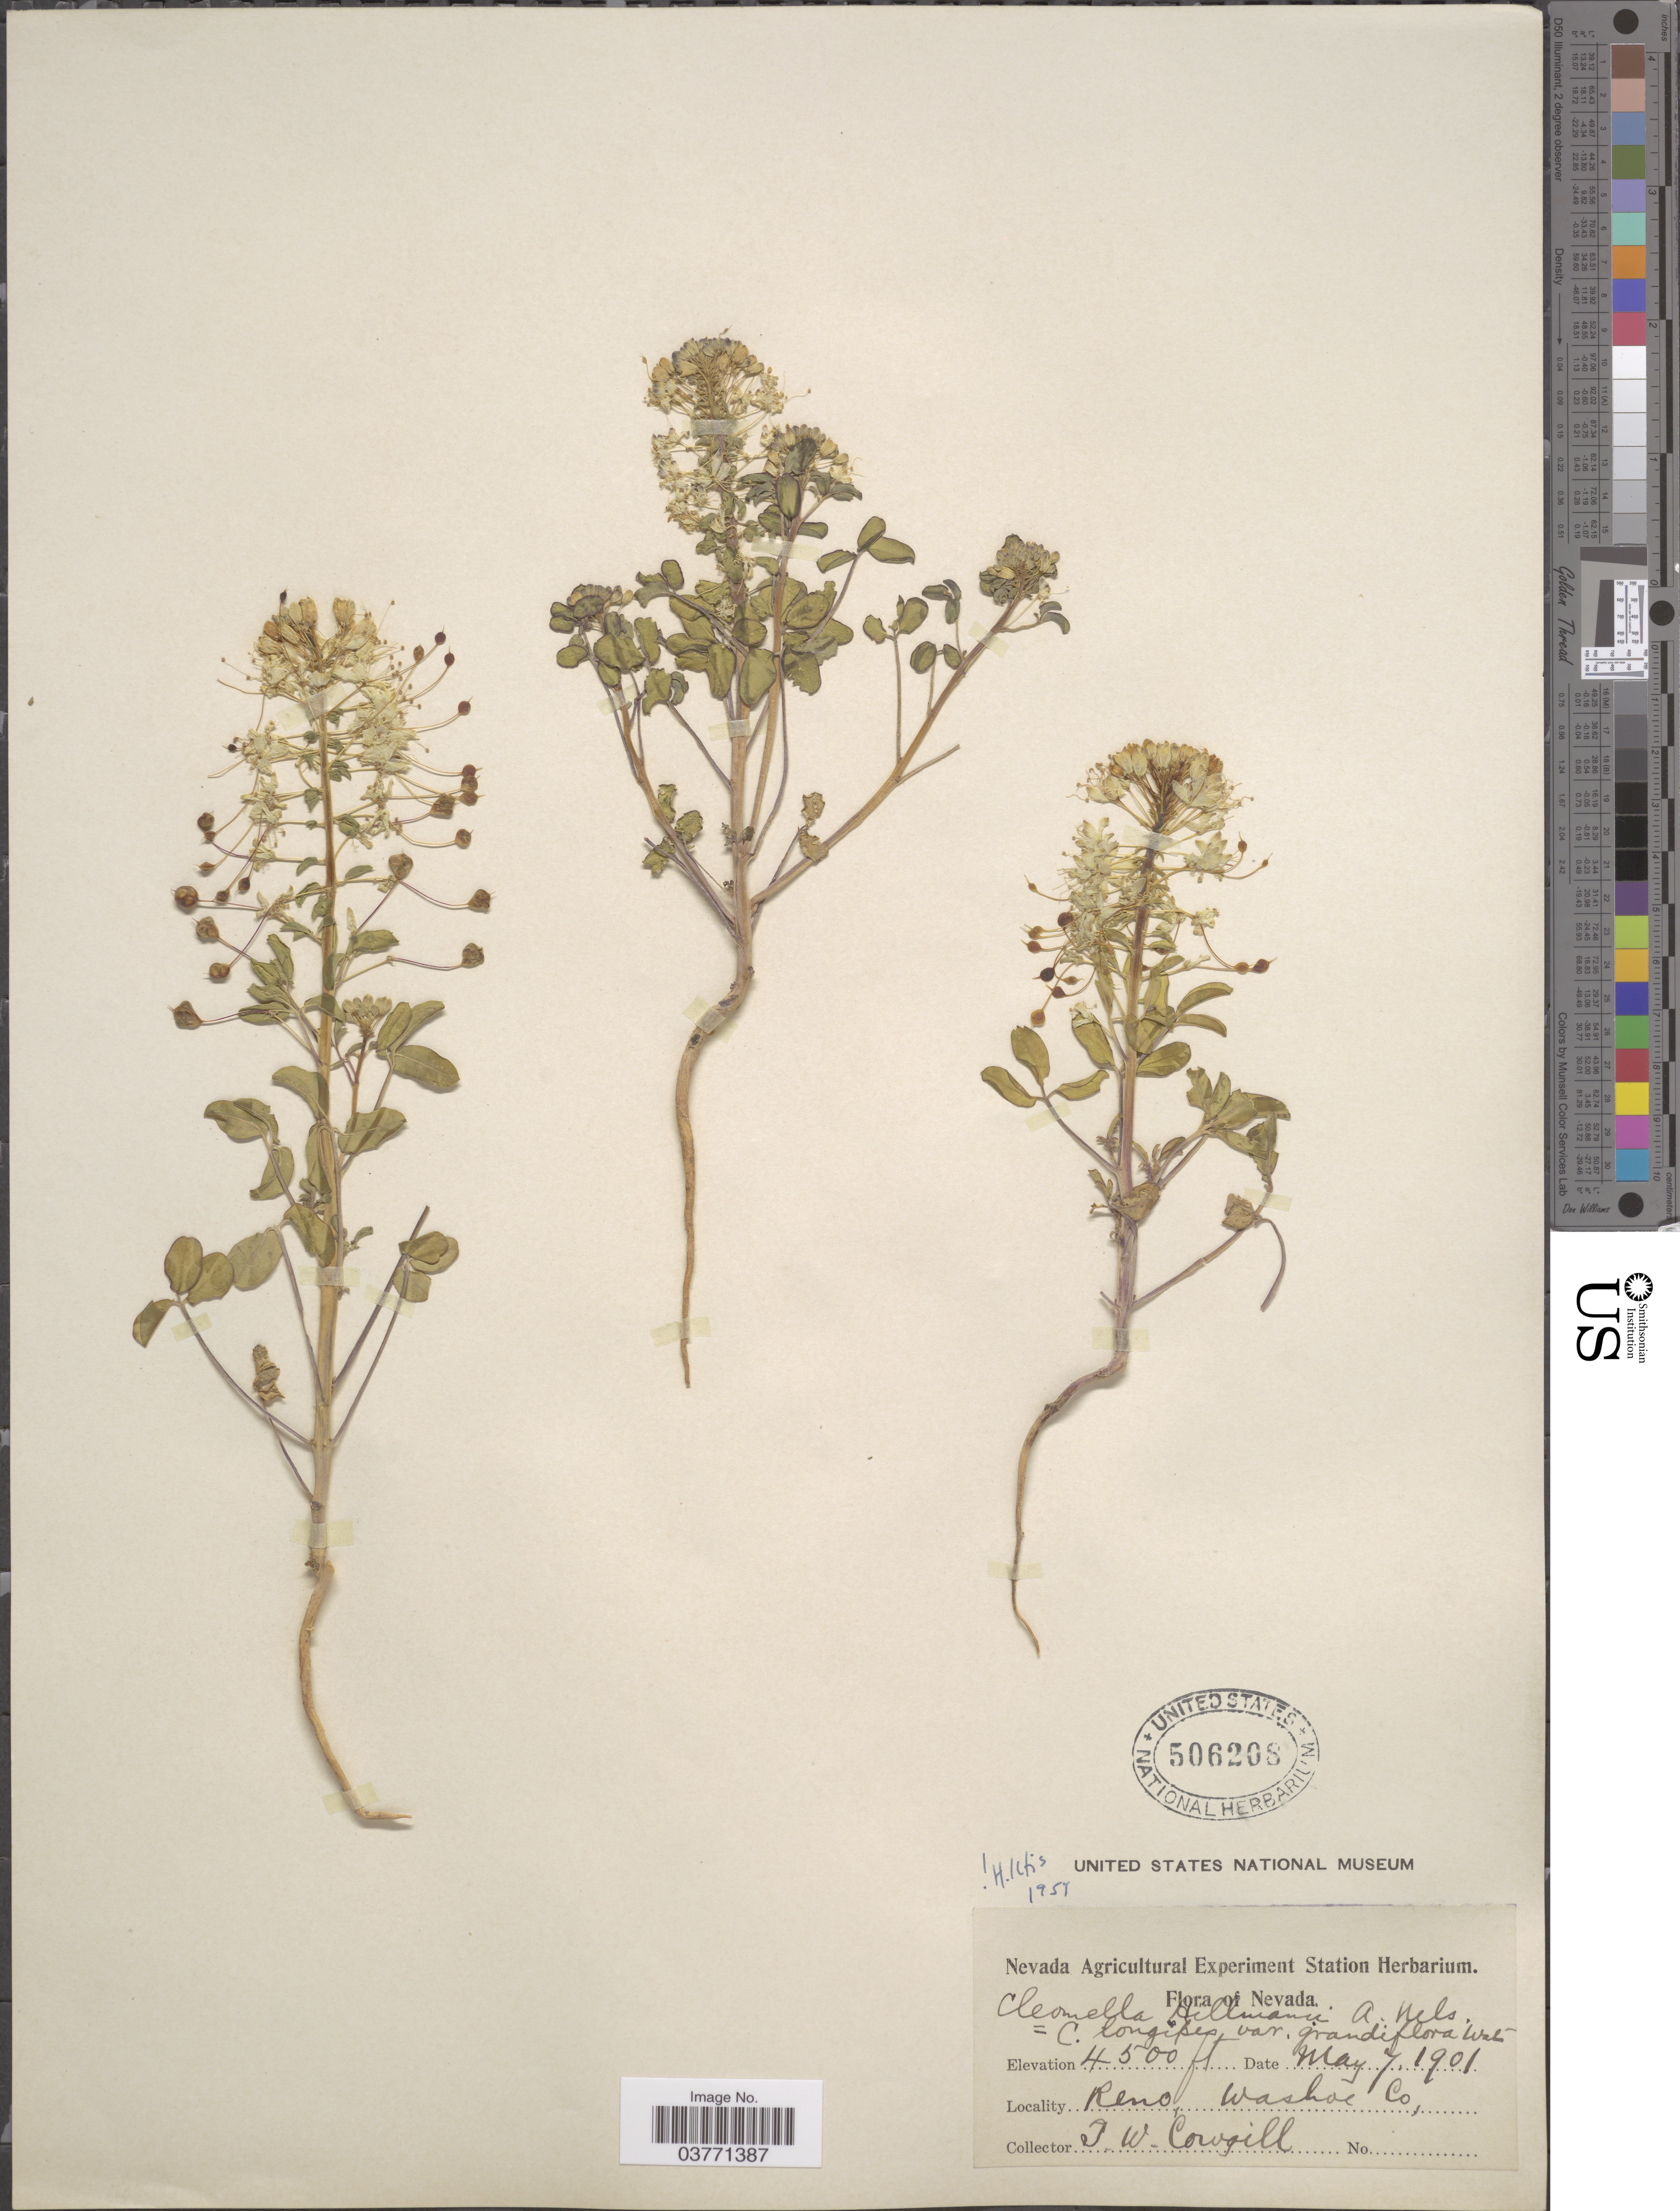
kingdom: Plantae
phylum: Tracheophyta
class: Magnoliopsida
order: Brassicales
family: Cleomaceae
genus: Cleomella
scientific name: Cleomella hillmanii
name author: A. Nelson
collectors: T. Cowgill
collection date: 1901-05-07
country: United States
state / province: Nevada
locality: Reno, Washoe Co.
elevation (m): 1372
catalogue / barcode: US 506208